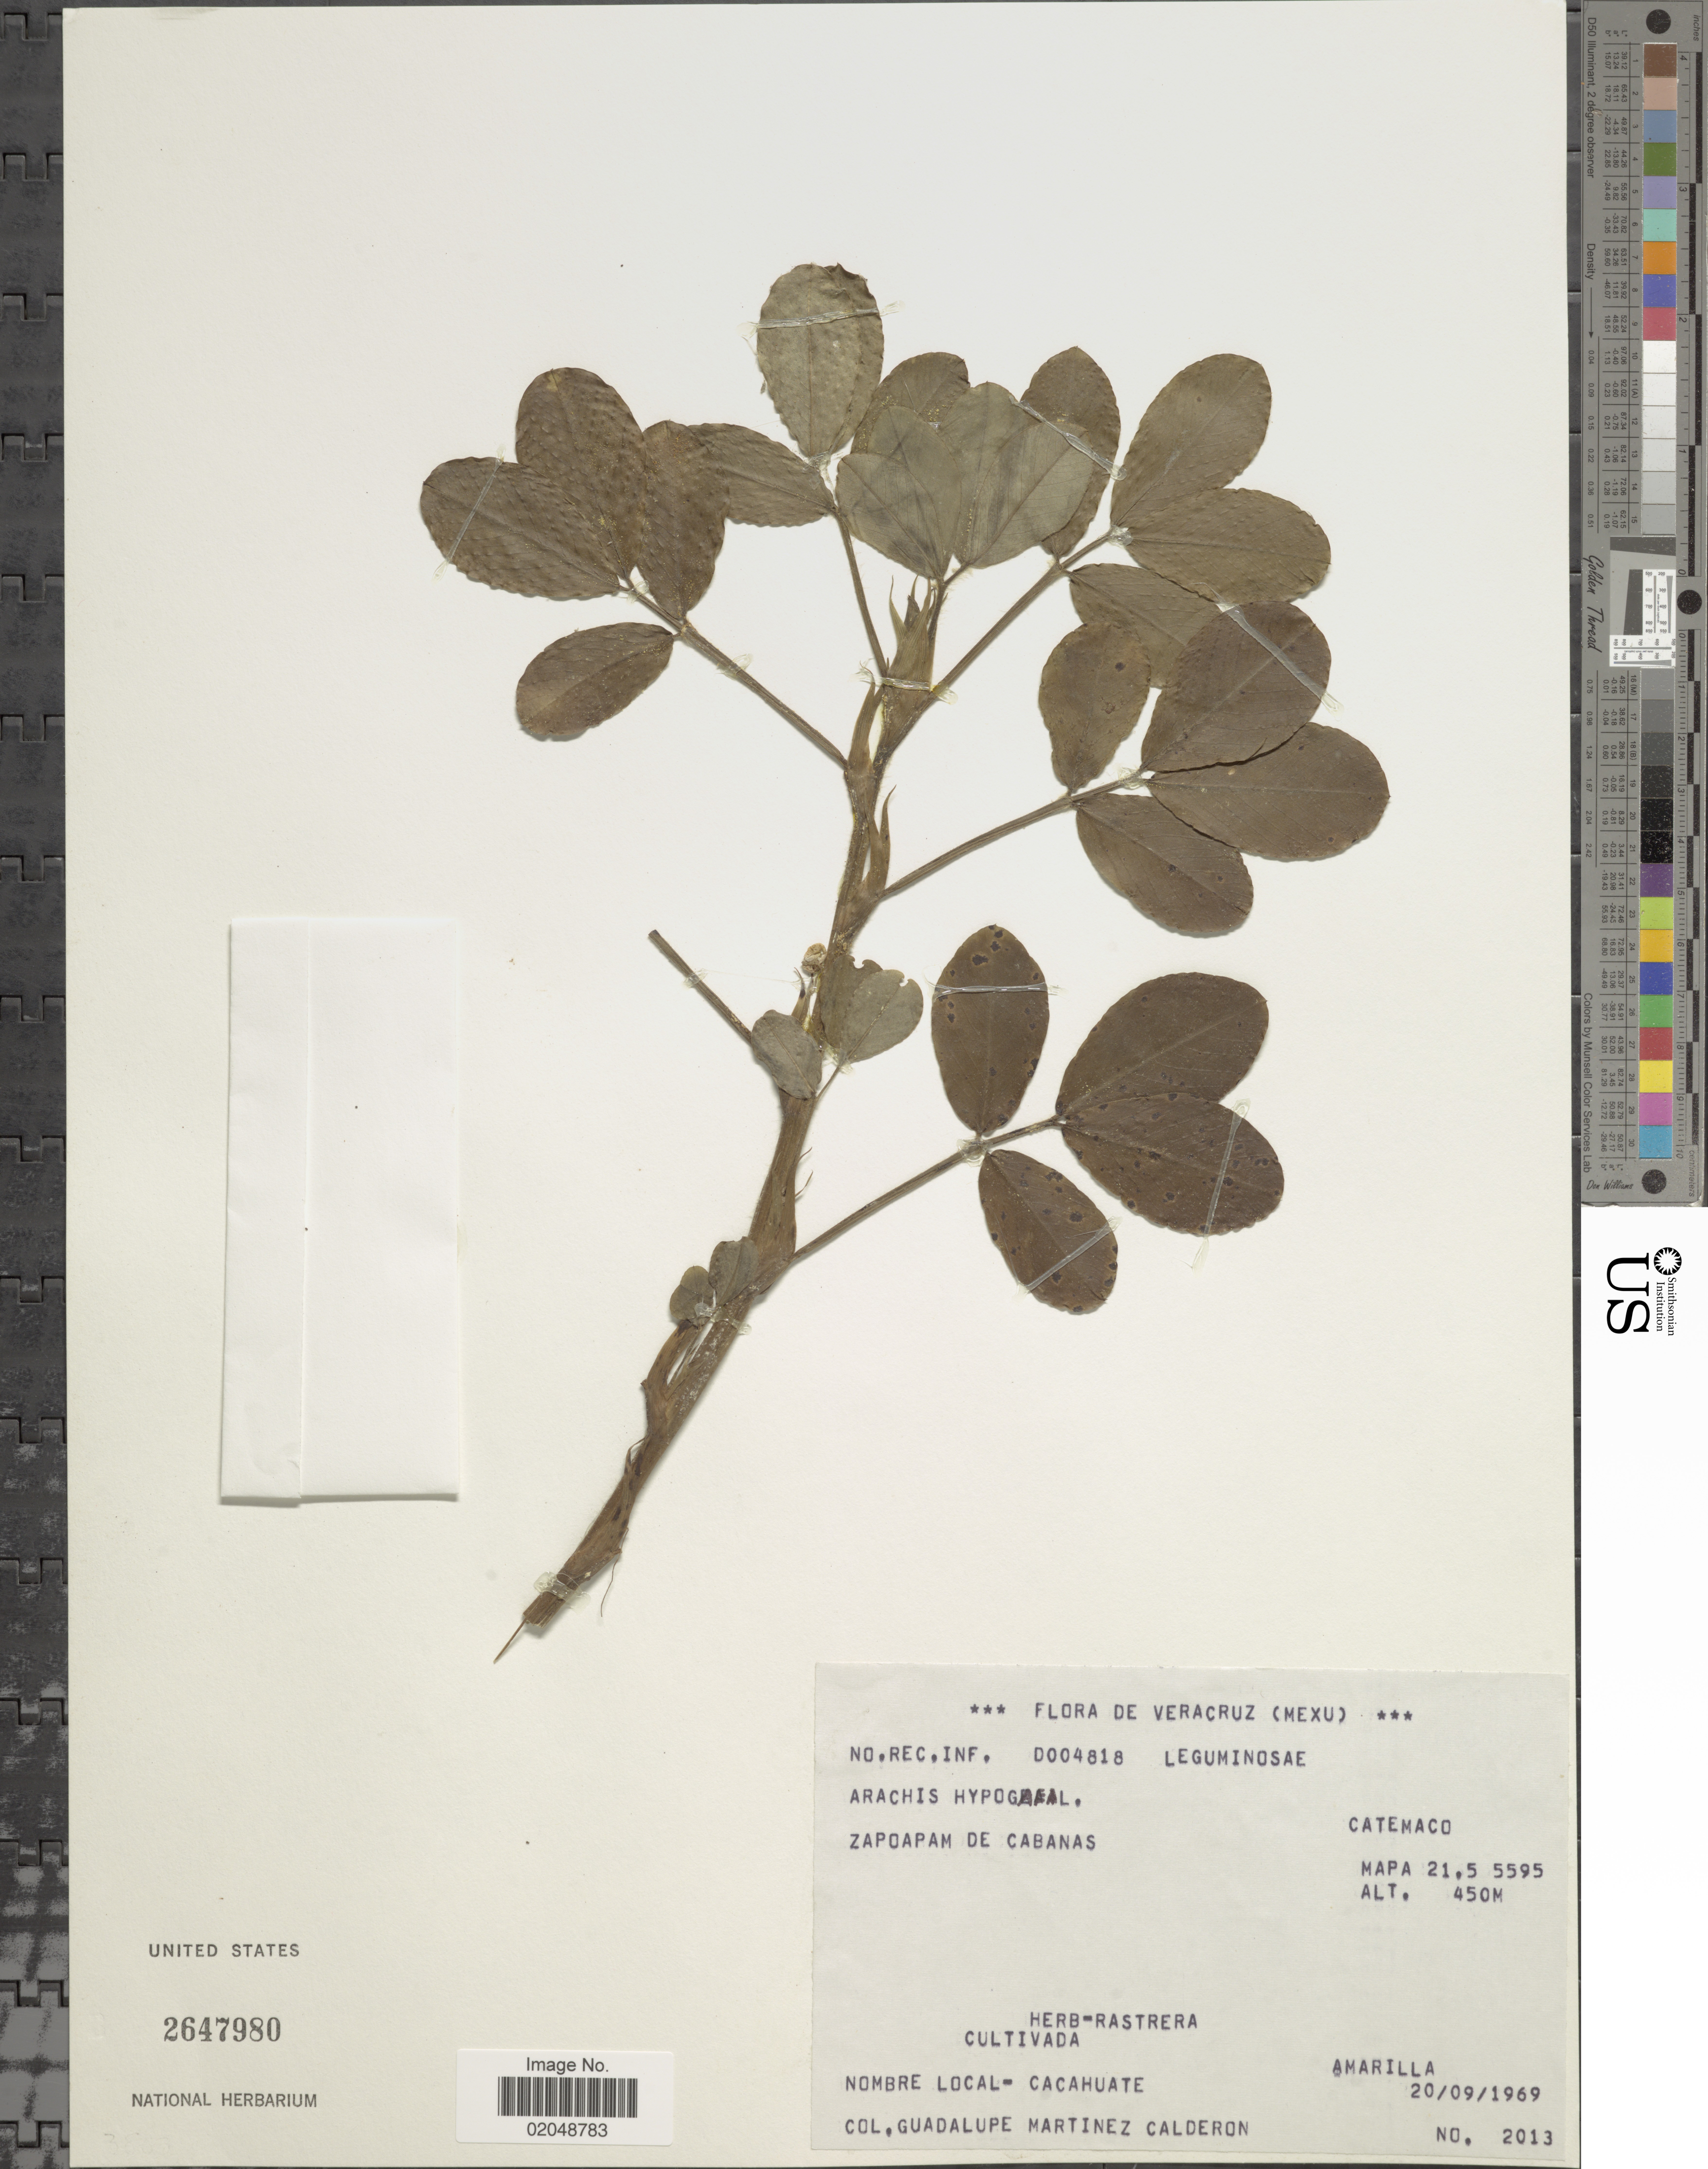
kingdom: Plantae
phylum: Tracheophyta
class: Magnoliopsida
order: Fabales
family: Fabaceae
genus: Arachis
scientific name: Arachis hypogaea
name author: L.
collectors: G. Martinez-C.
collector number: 2013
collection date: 1969-09-20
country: Mexico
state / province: Veracruz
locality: Veracruz, zapopam de Cabanas, Catemaco, Mapa 21.5 55.9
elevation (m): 450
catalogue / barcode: US 2647980